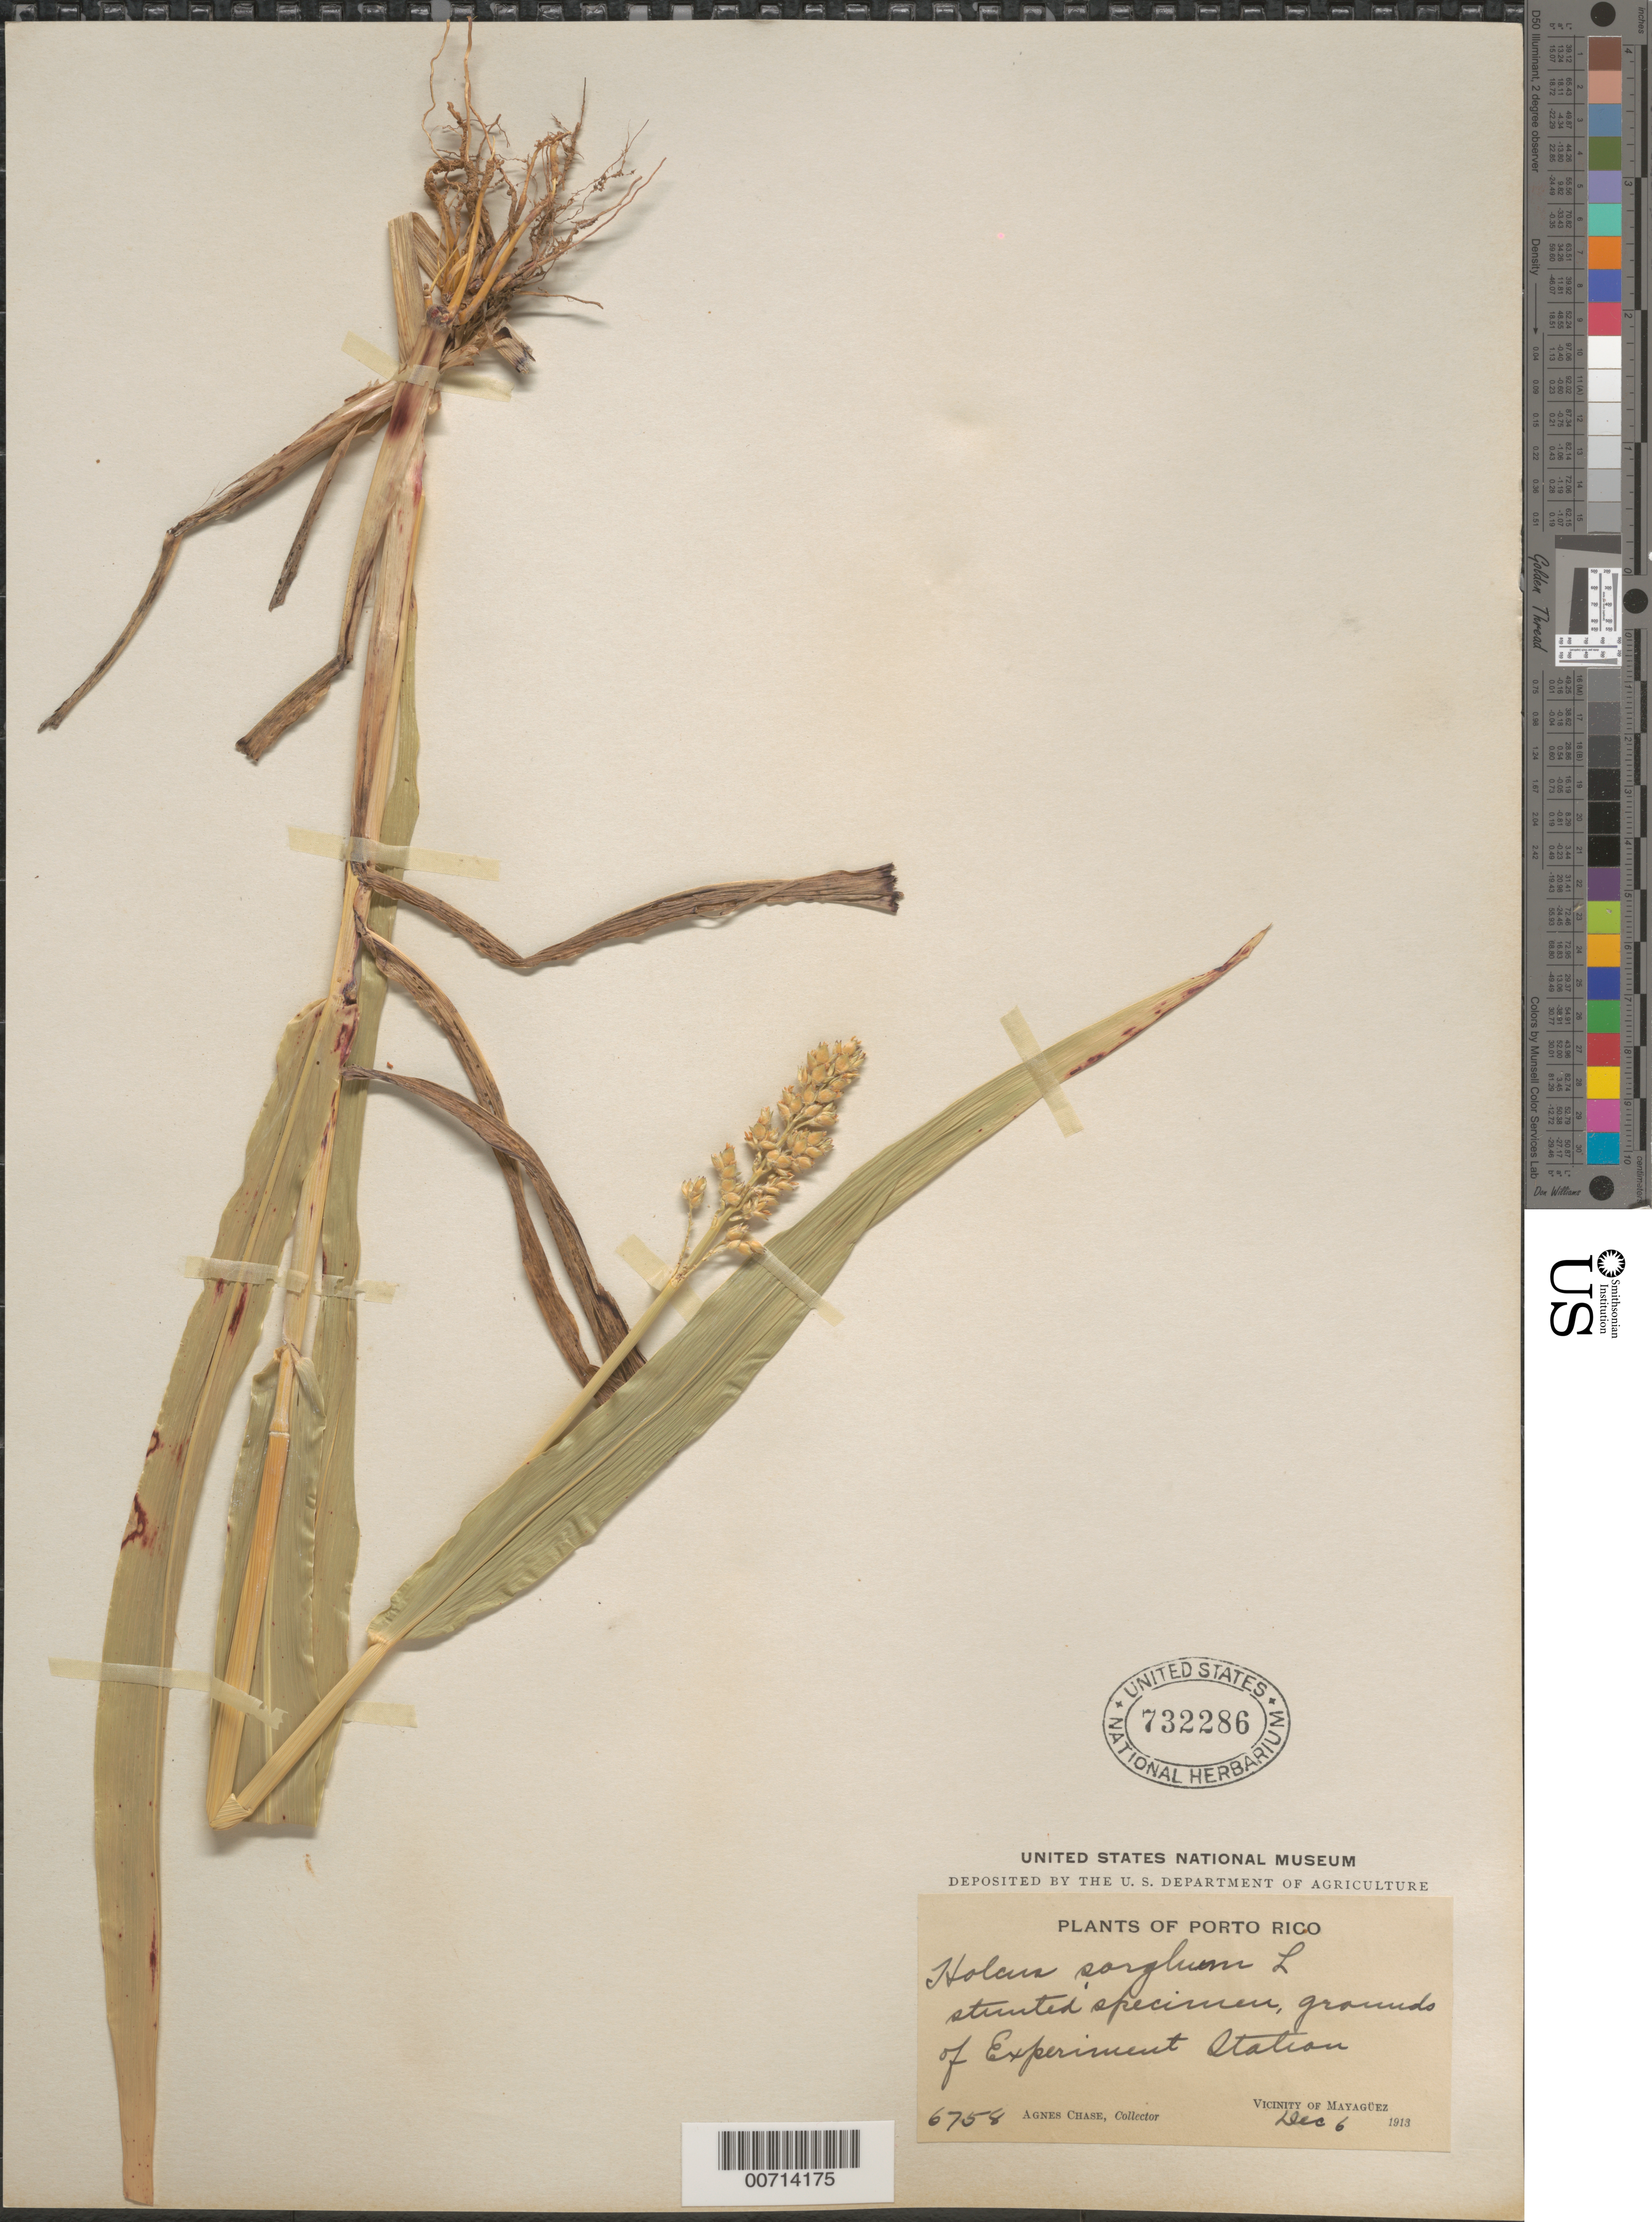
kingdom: Plantae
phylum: Tracheophyta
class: Liliopsida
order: Poales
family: Poaceae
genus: Sorghum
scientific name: Sorghum bicolor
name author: (L.) Moench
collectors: A. Chase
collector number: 6758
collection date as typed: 06 Dec 1913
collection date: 1913-12-06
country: Puerto Rico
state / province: Mayagüez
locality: Experimental Station, grounds of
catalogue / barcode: US 732286